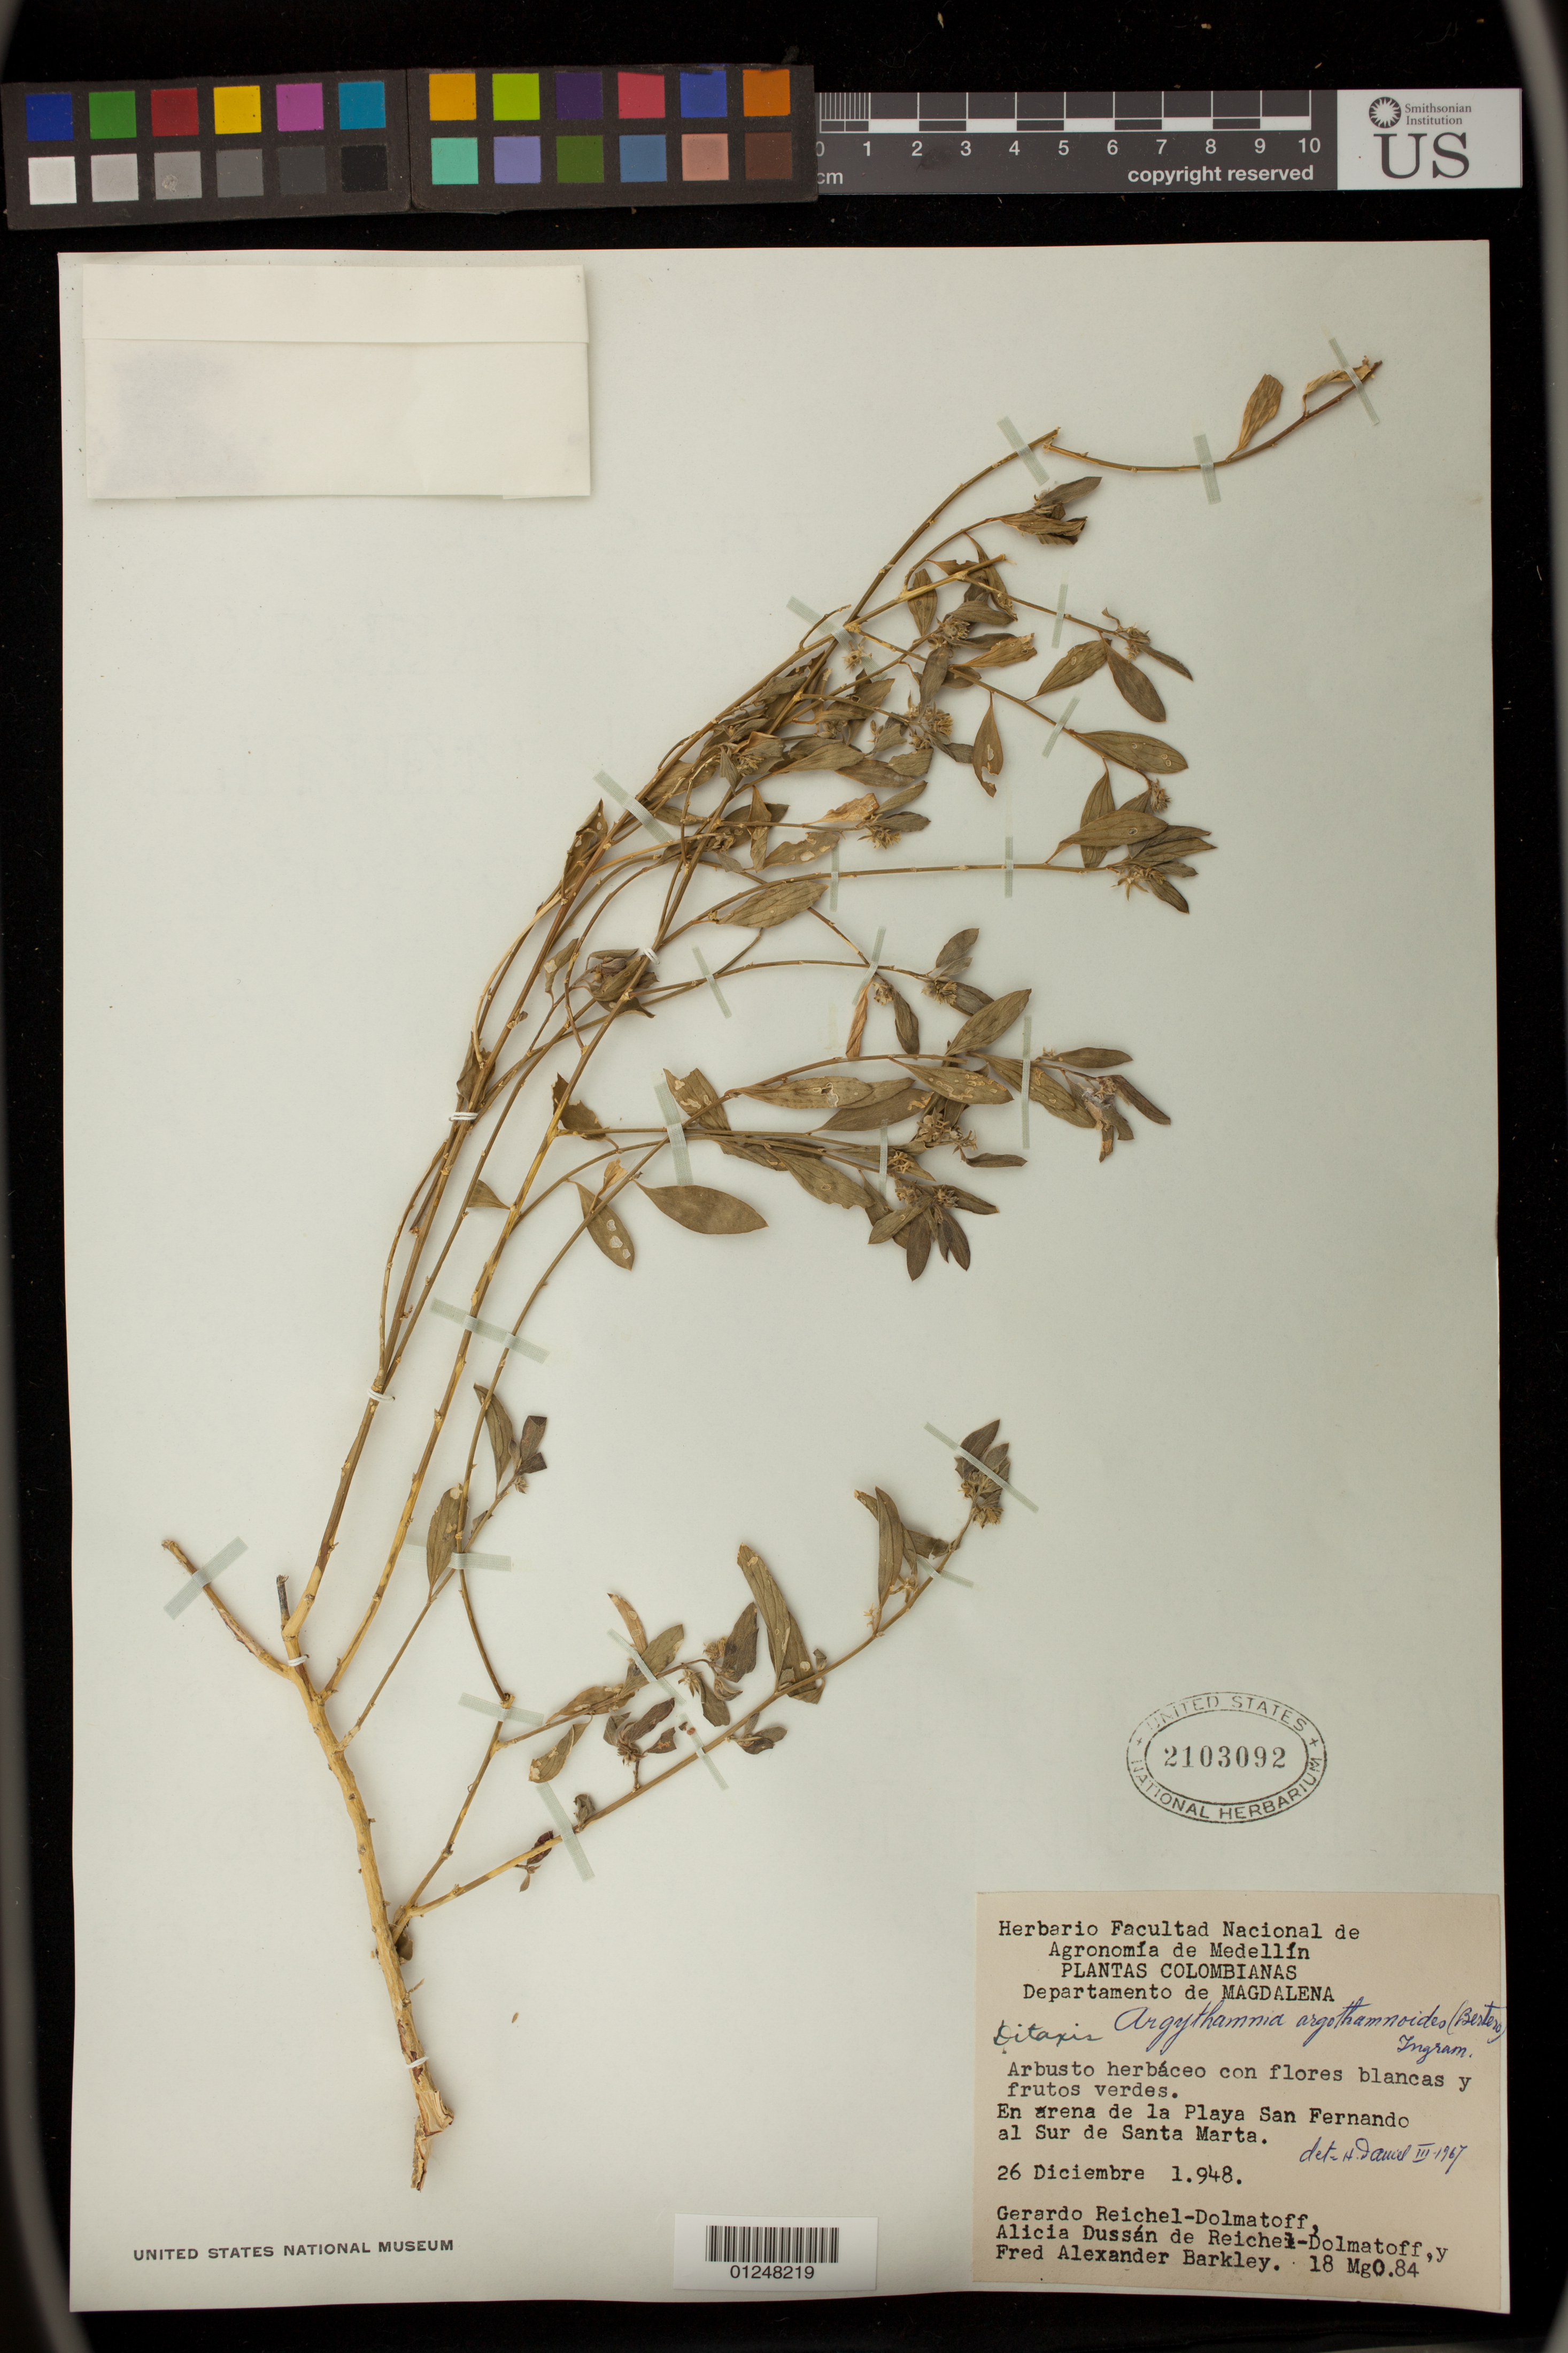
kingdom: Plantae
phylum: Tracheophyta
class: Magnoliopsida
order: Malpighiales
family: Euphorbiaceae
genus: Argythamnia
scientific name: Argythamnia argothamnoides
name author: (Bertero & Spreng.) J.W. Ingram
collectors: G. Reichel-dolmatoff, A. D. de Reichel-Dolmatoff & F. A. Barkley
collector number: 18 Mg0.84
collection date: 1948-12-26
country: Colombia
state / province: Magdalena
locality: En arena de la Playa San Fernando al Sur de Santa Marta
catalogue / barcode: US 2103092